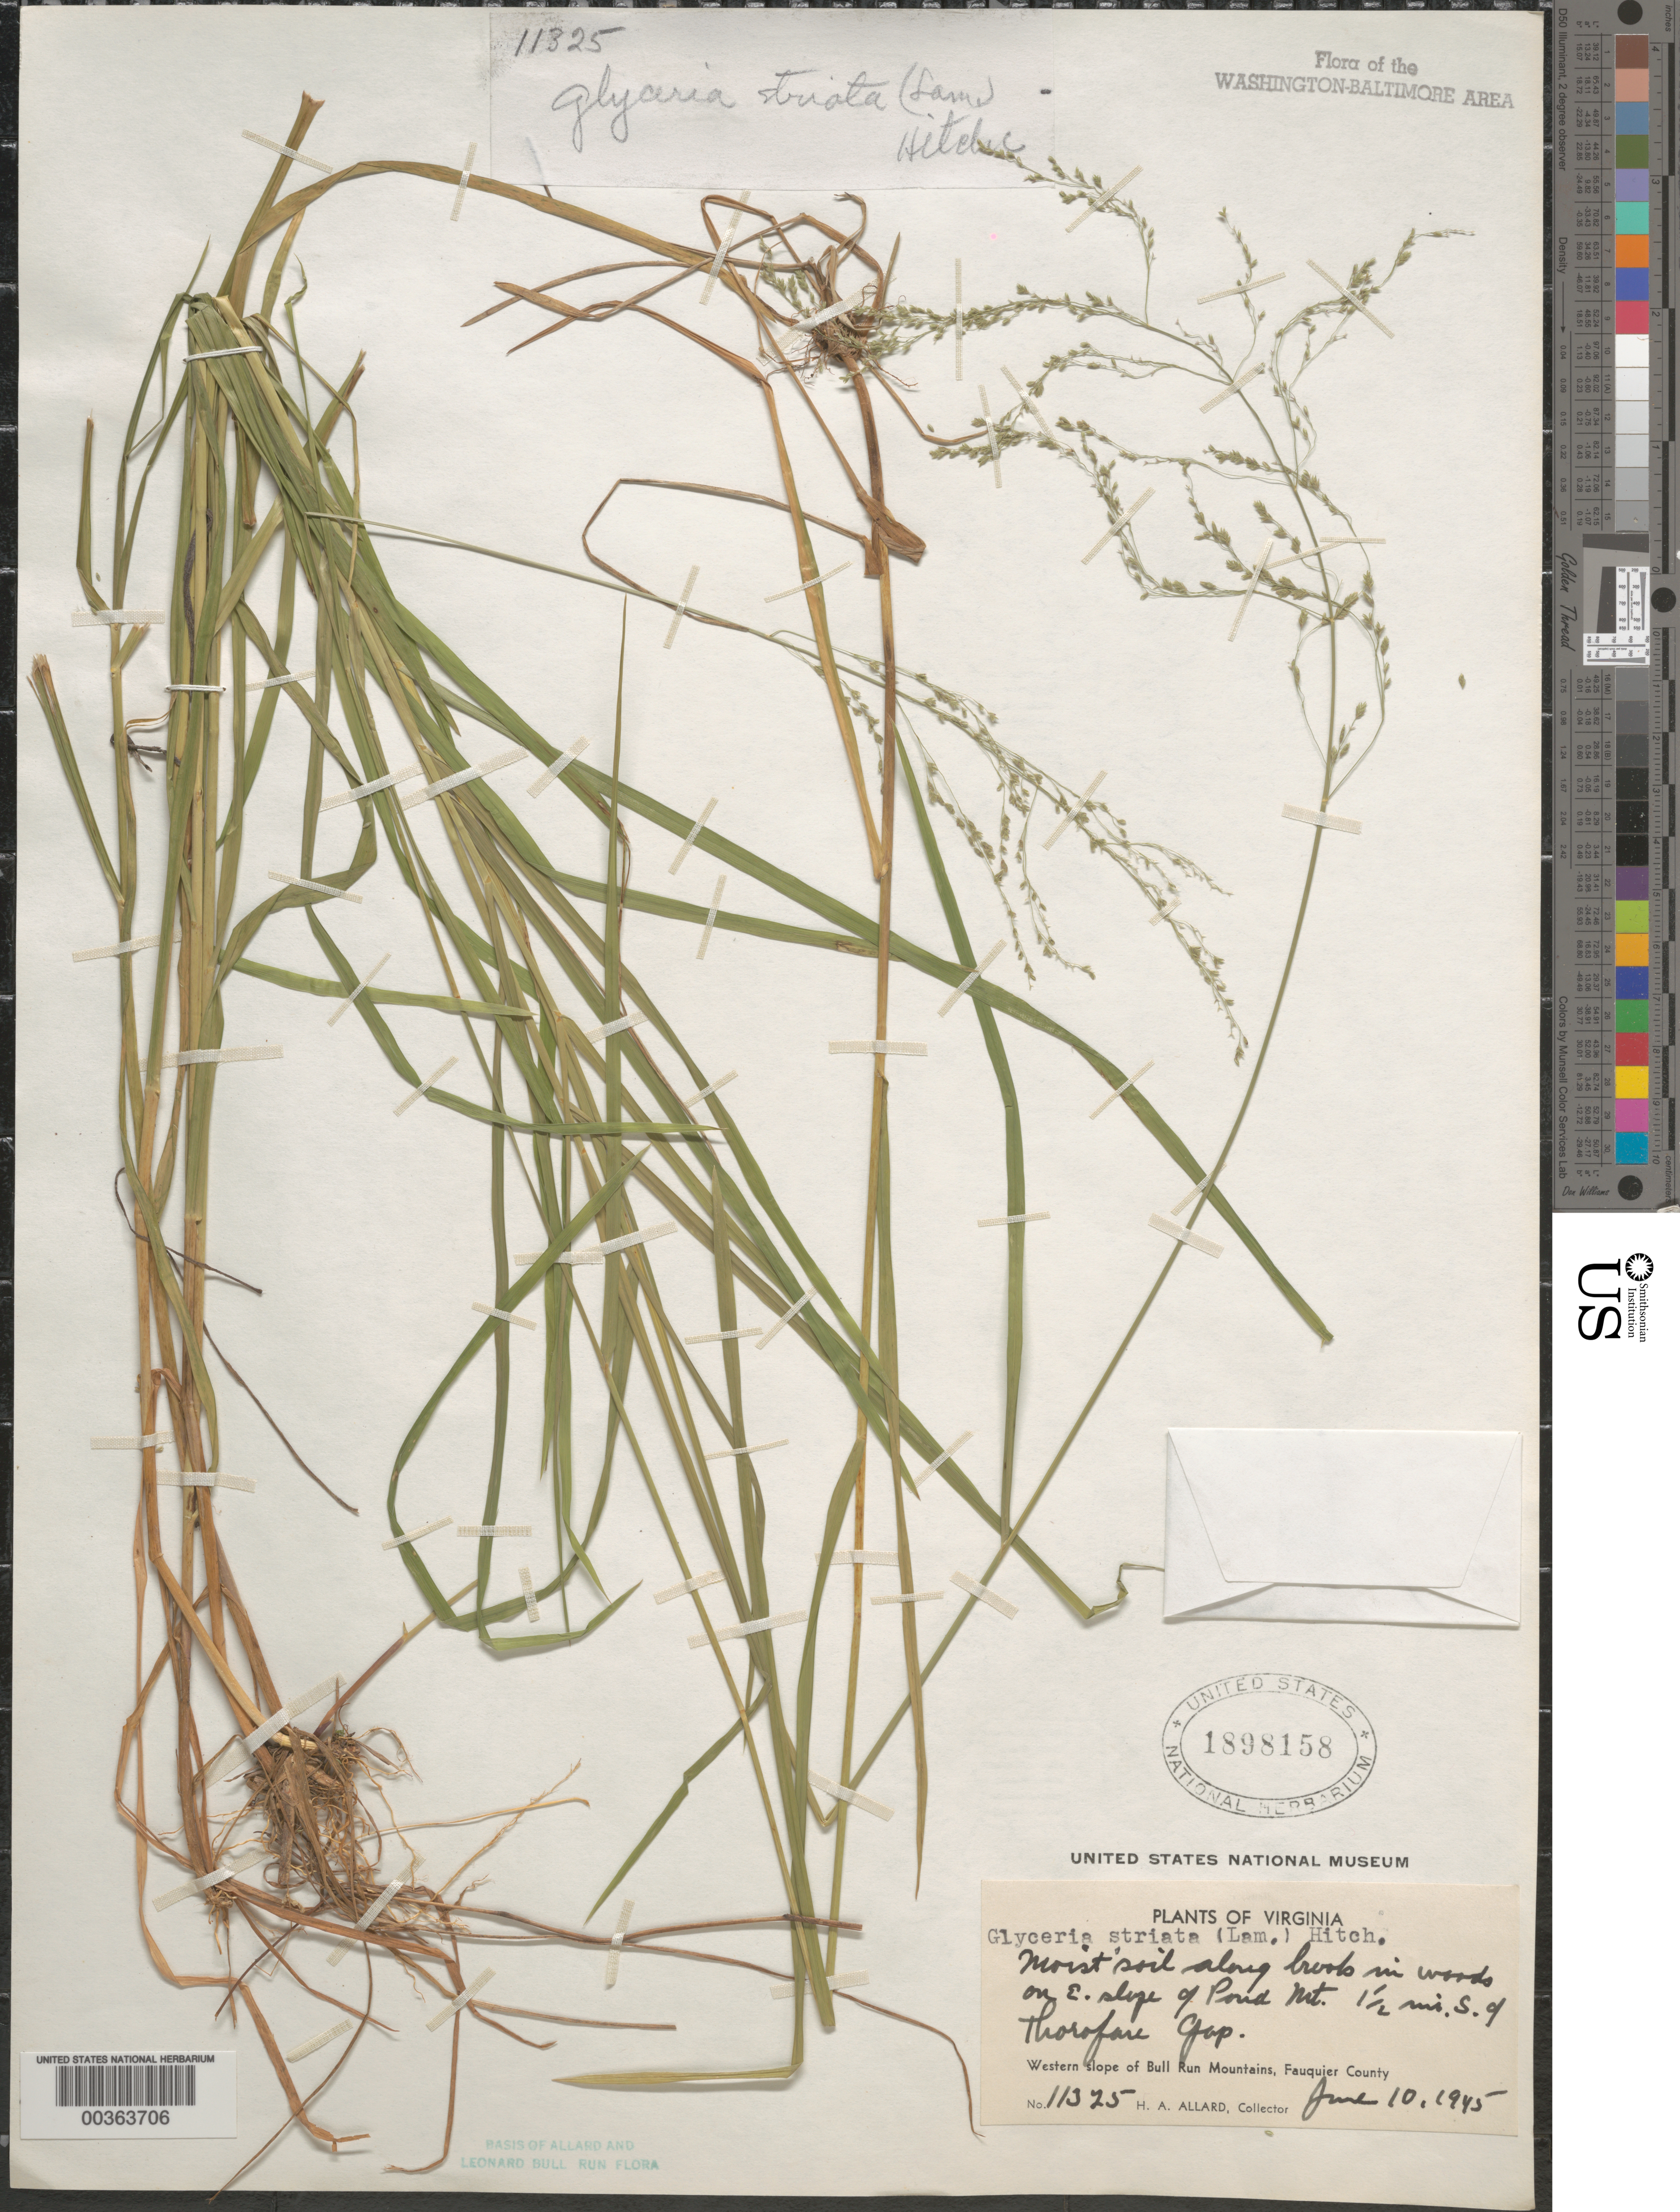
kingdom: Plantae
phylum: Tracheophyta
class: Liliopsida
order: Poales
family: Poaceae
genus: Glyceria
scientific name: Glyceria striata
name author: (Lam.) Hitchc.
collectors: H. A. Allard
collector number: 11325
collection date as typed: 10 Jun 1945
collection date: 1945-06-10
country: United States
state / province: Virginia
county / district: Fauquier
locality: South of Thorofare Gap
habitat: Moist soil along brook in woods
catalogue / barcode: US 1898158